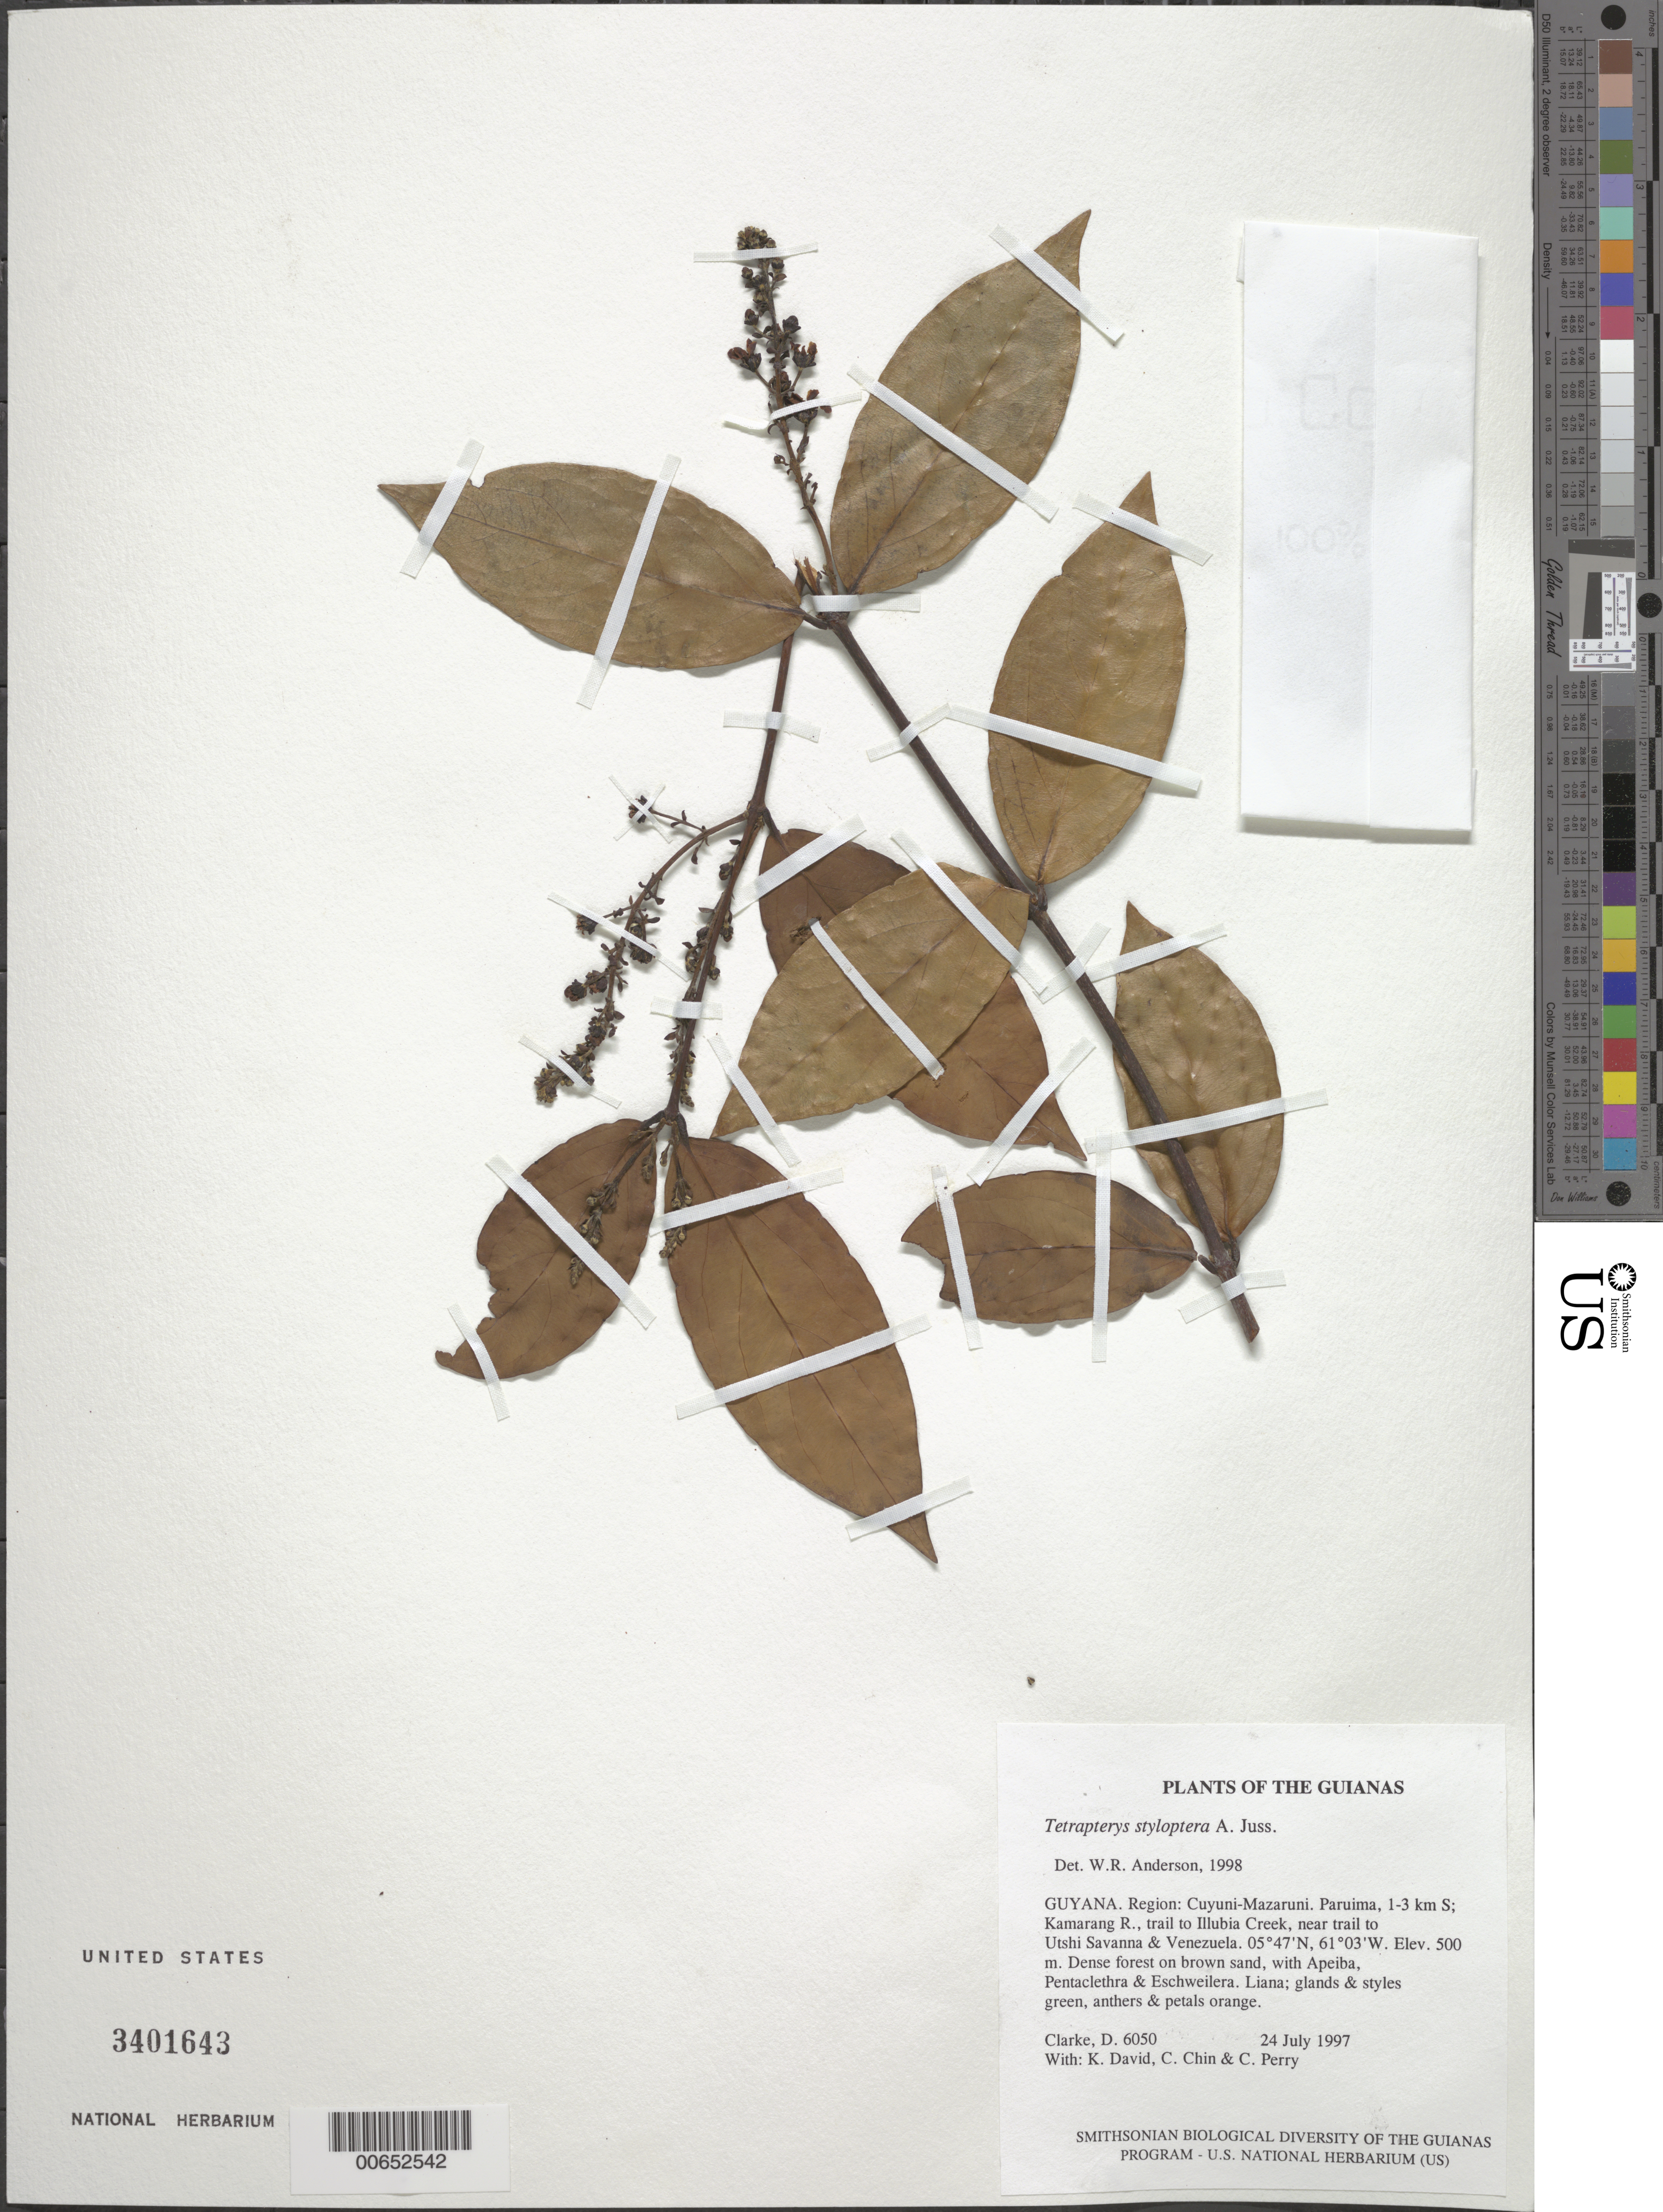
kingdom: Plantae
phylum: Tracheophyta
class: Magnoliopsida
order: Malpighiales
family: Malpighiaceae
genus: Glicophyllum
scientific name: Glicophyllum stylopterum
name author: (A. Juss.) R.F. Almeida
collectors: H. D. Clarke, K. David, C. Chin & C. Perry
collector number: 6050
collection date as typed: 24 July 1997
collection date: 1997-07-24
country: Guyana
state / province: Cuyuni-Mazaruni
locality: Paruima, 1-3 km S; Kamarang R., trail to Illubia Creek, near trail to Utshi Savanna & Venezuela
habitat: Dense forest on brown sand, with Apeiba, Pentaclethra & Eschweilera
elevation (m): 500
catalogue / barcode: US 3401643